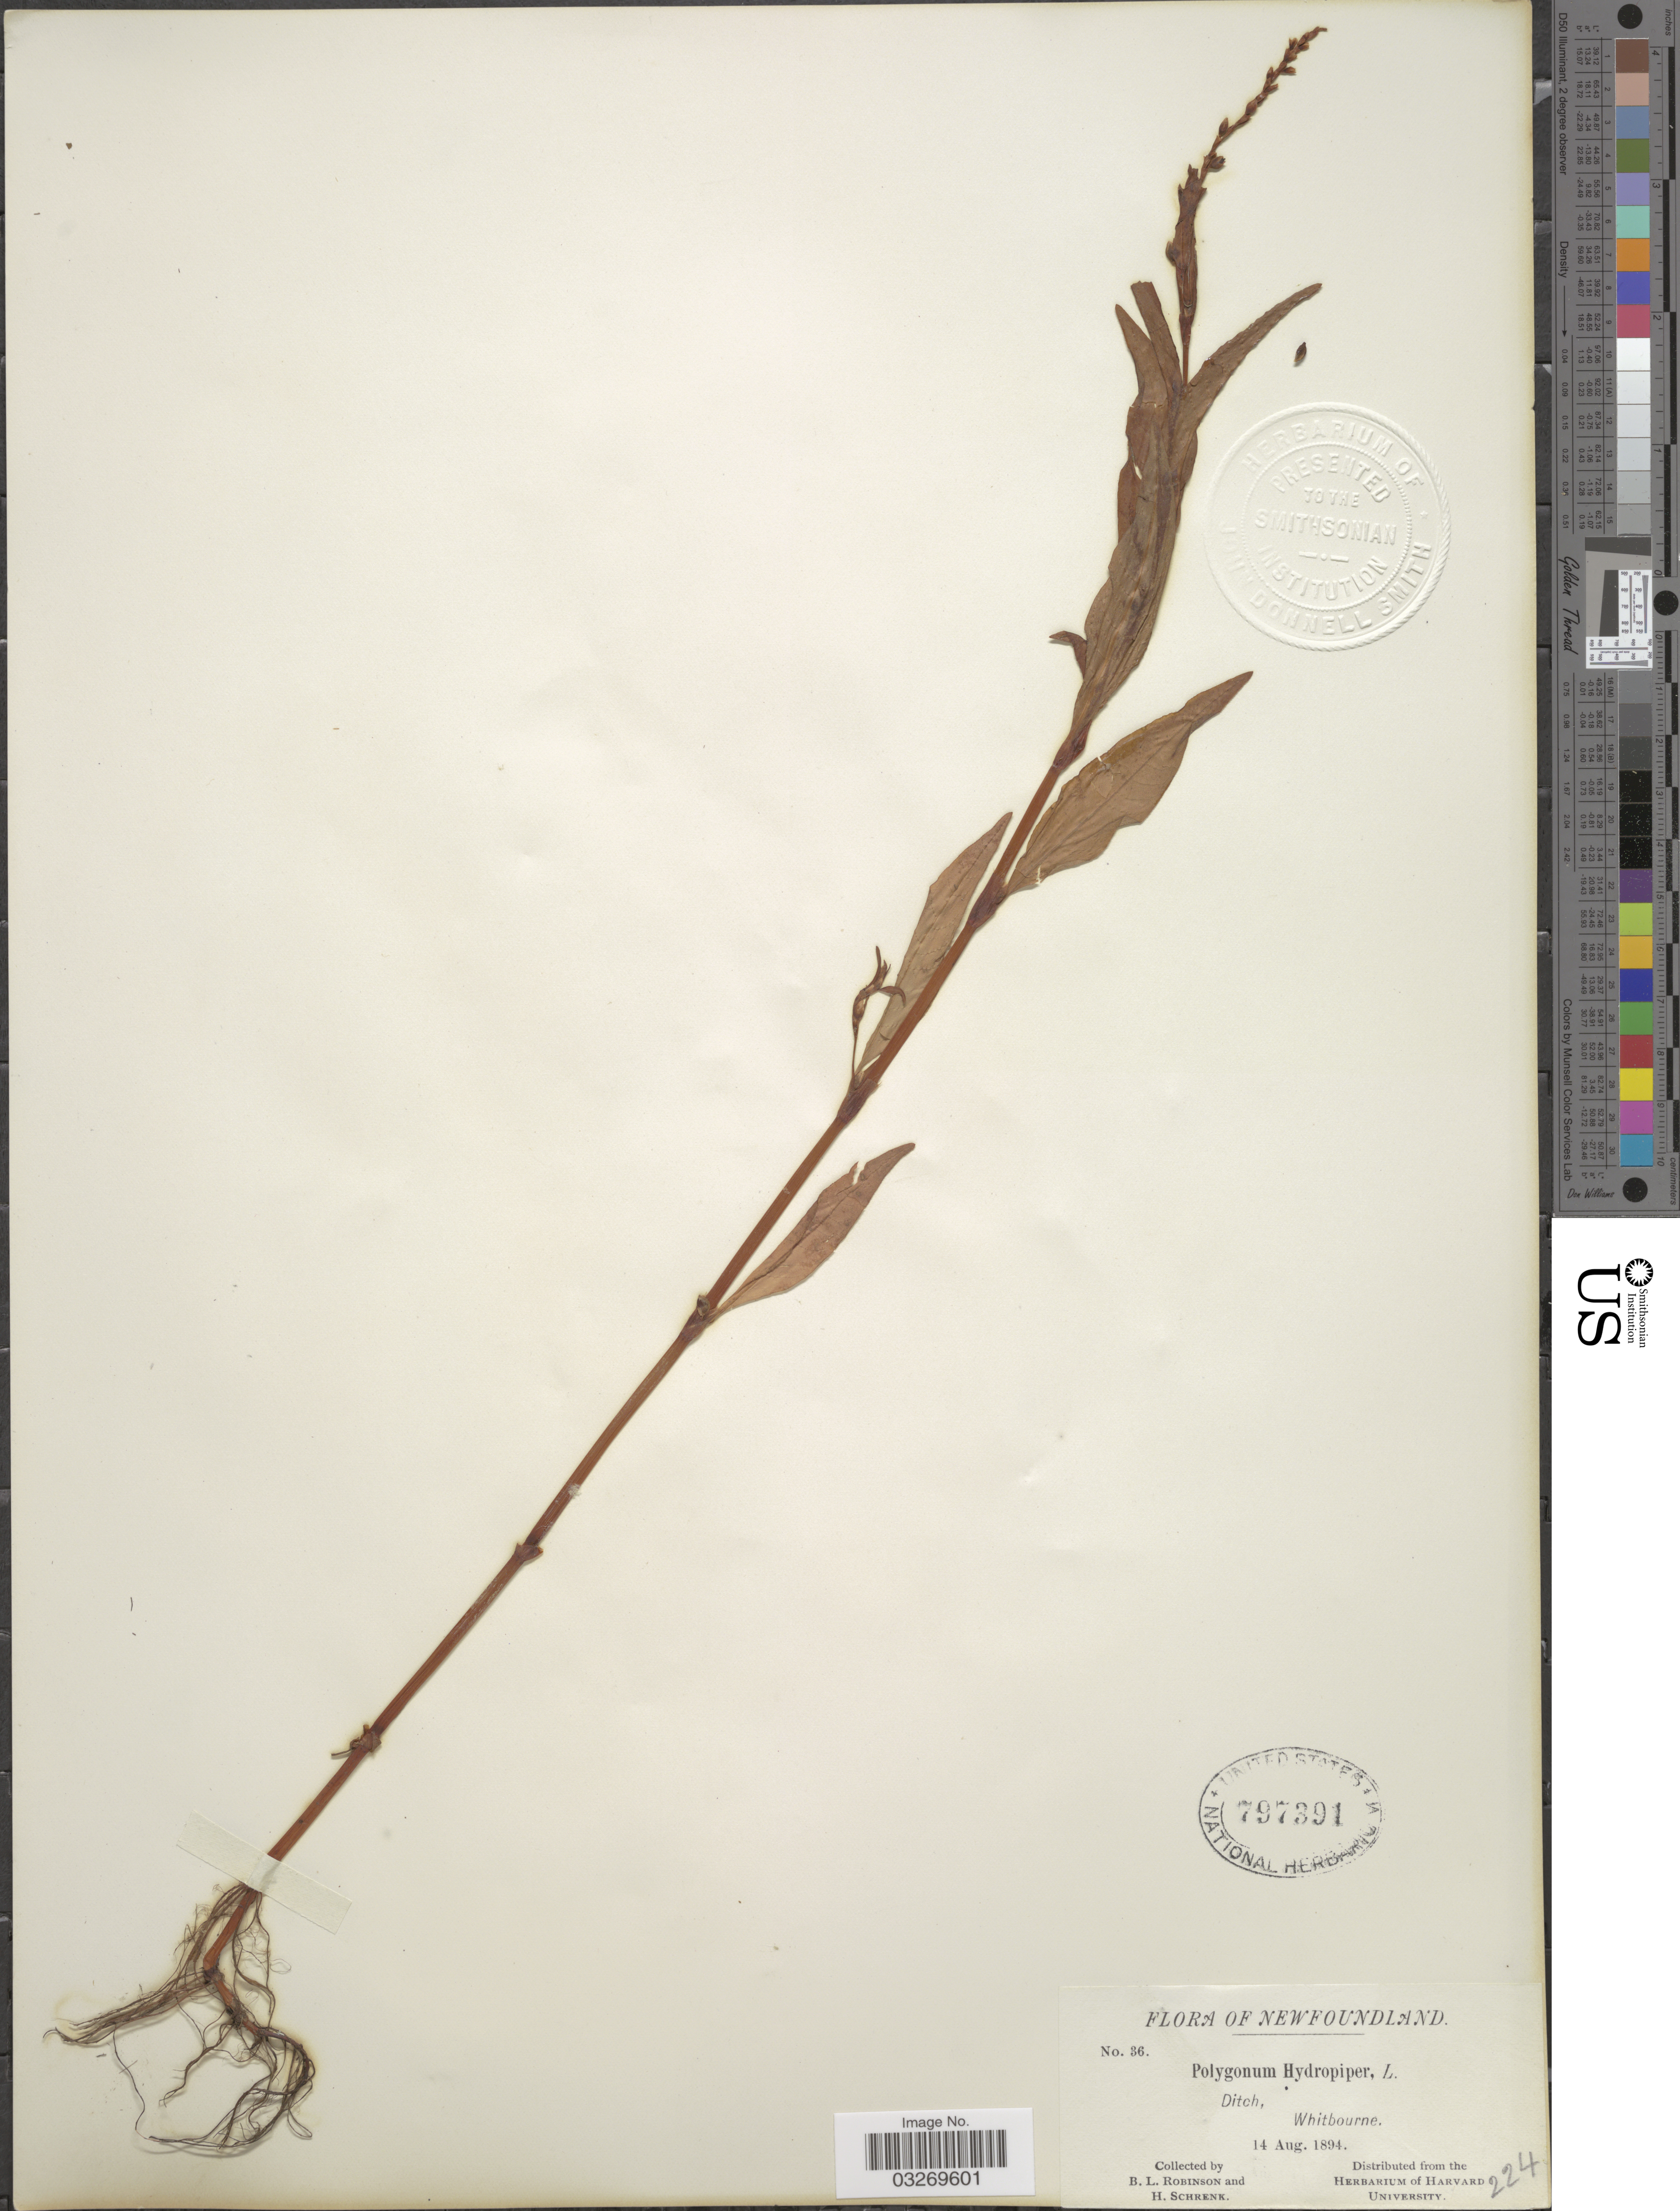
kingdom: Plantae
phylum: Tracheophyta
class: Magnoliopsida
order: Caryophyllales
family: Polygonaceae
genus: Persicaria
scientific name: Persicaria hydropiper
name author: (L.) Delarbre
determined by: Atha, D. E.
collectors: B. L. Robinson & H. Schrenk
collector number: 36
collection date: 1894-08-14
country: Canada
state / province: Newfoundland and Labrador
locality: Ditch, Whitbourne.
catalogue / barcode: US 797391